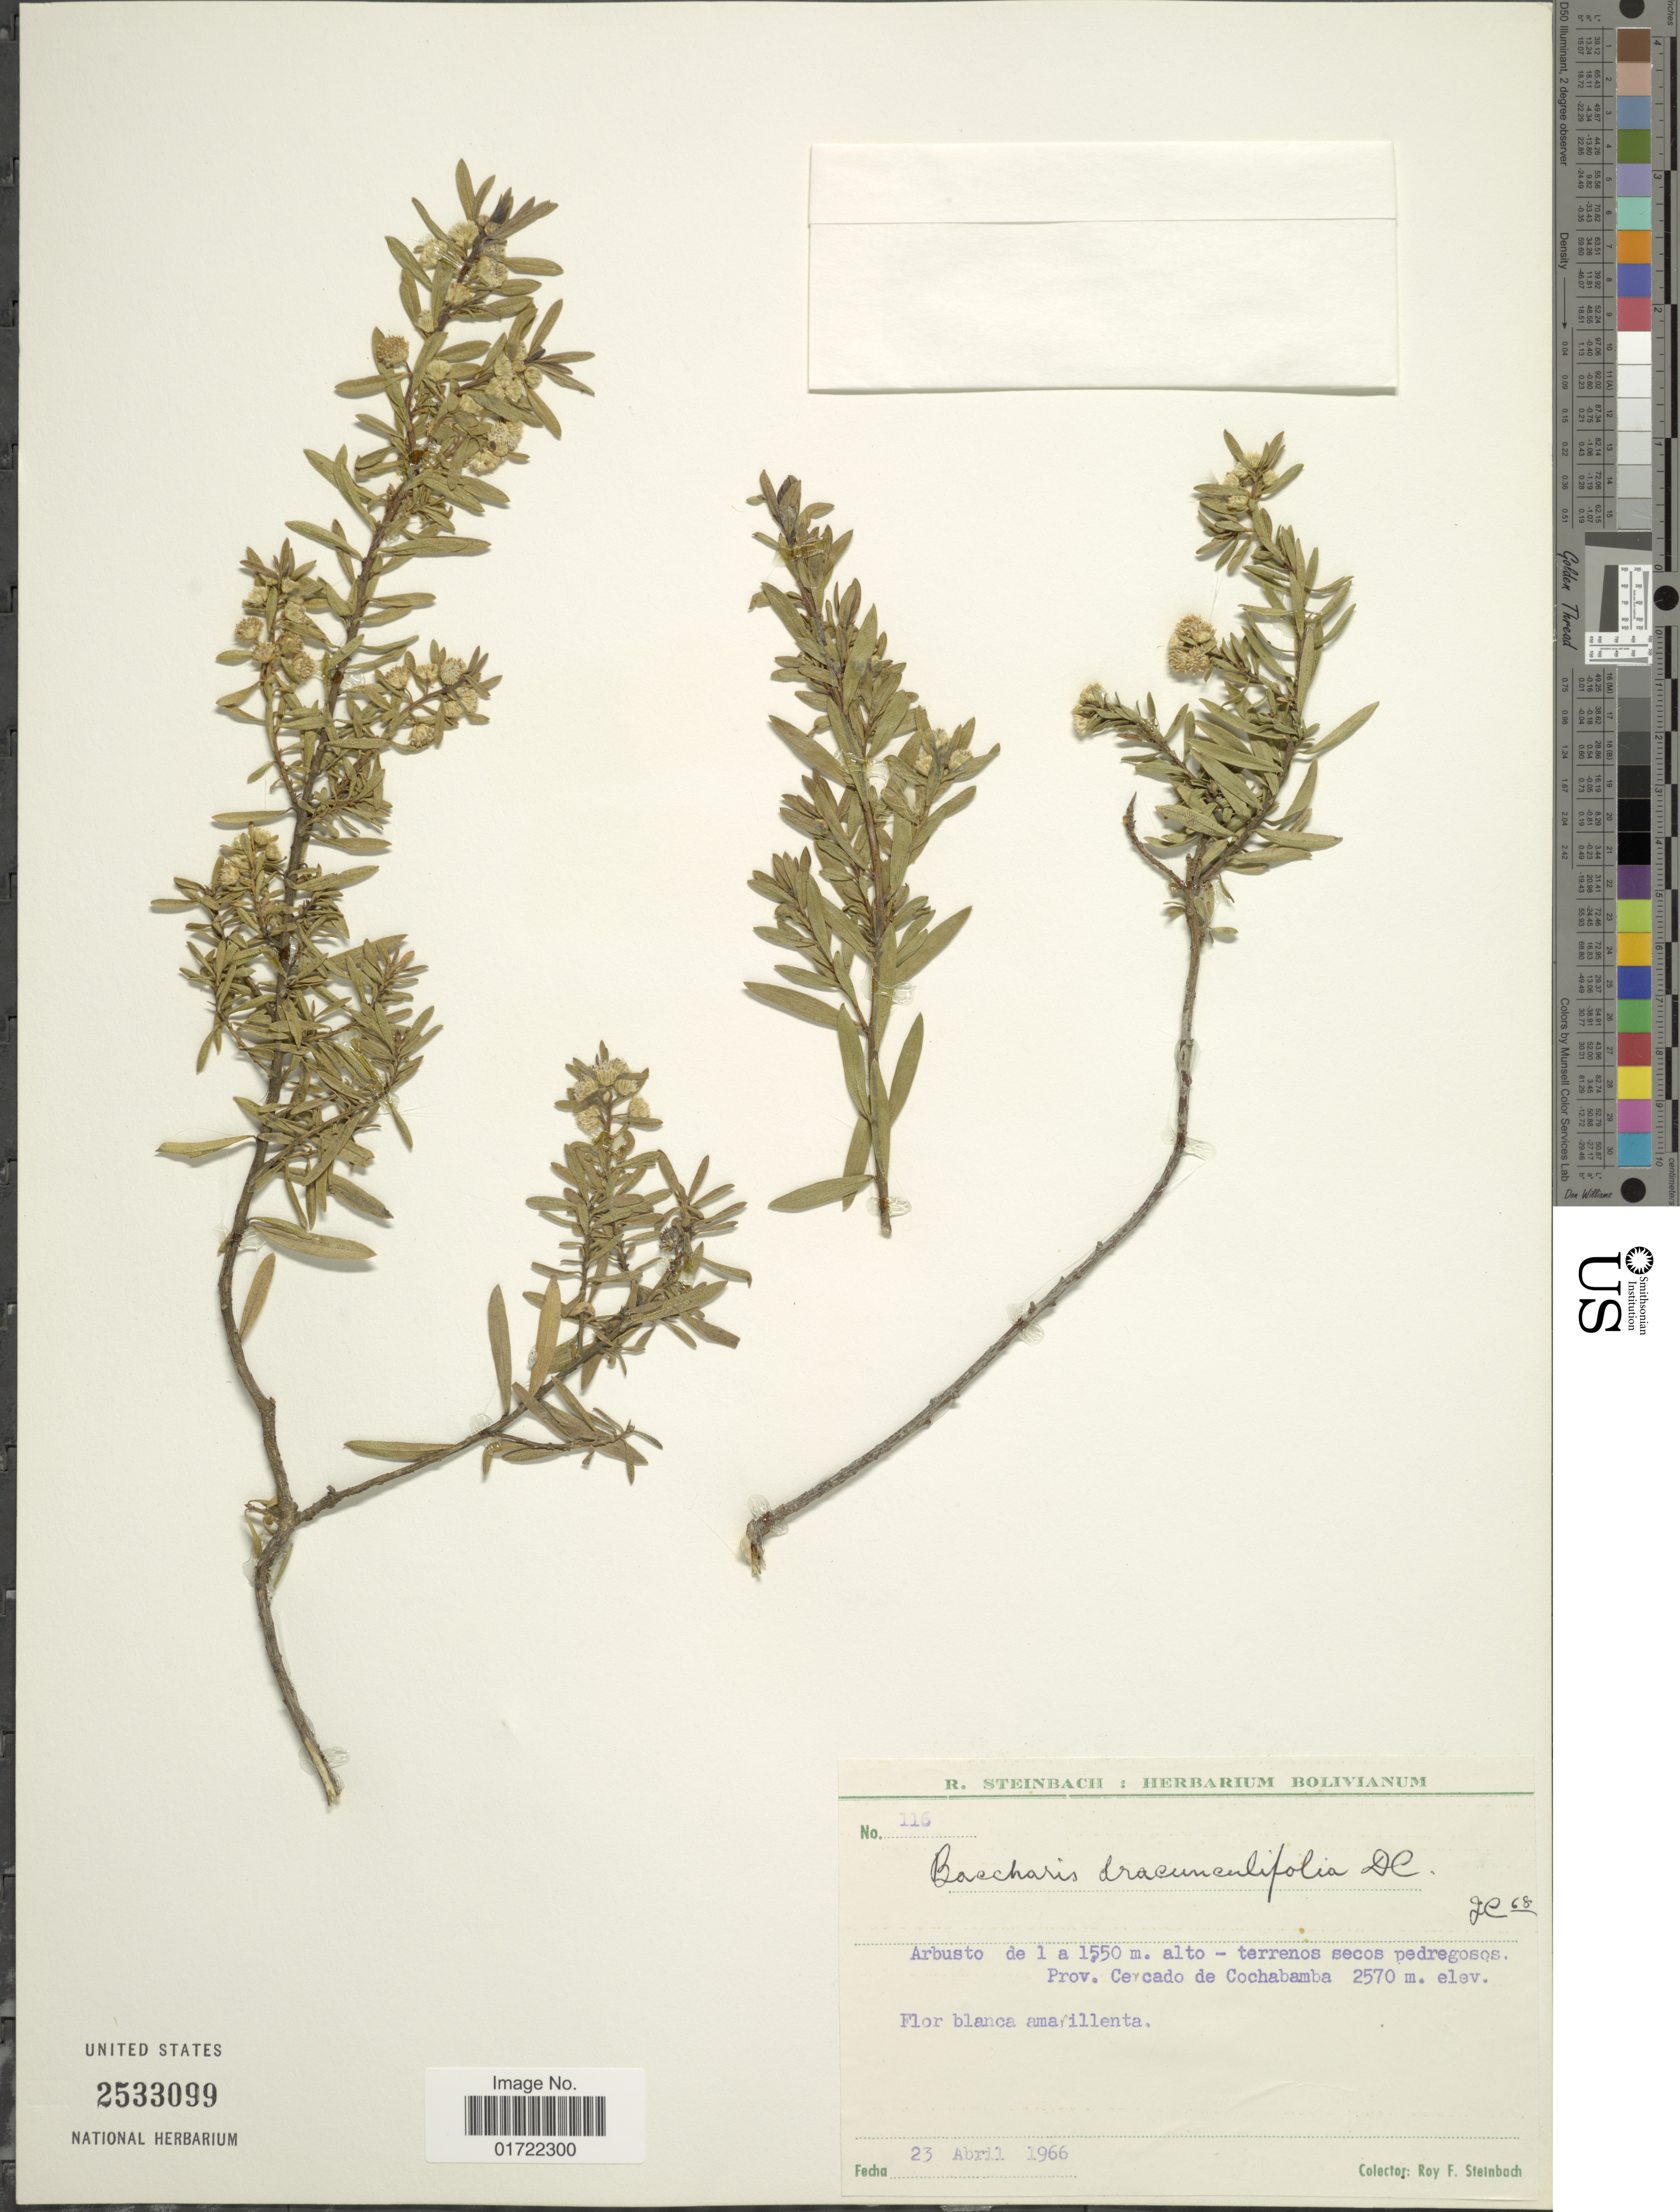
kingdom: Plantae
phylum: Tracheophyta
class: Magnoliopsida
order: Asterales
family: Asteraceae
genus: Baccharis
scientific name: Baccharis dracunculifolia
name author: DC.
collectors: R. F. Steinbach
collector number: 116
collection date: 1966-04-23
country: Bolivia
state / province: Cochabamba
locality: Prov. Cercado de Cochabamba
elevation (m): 2570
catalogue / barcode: US 2533099